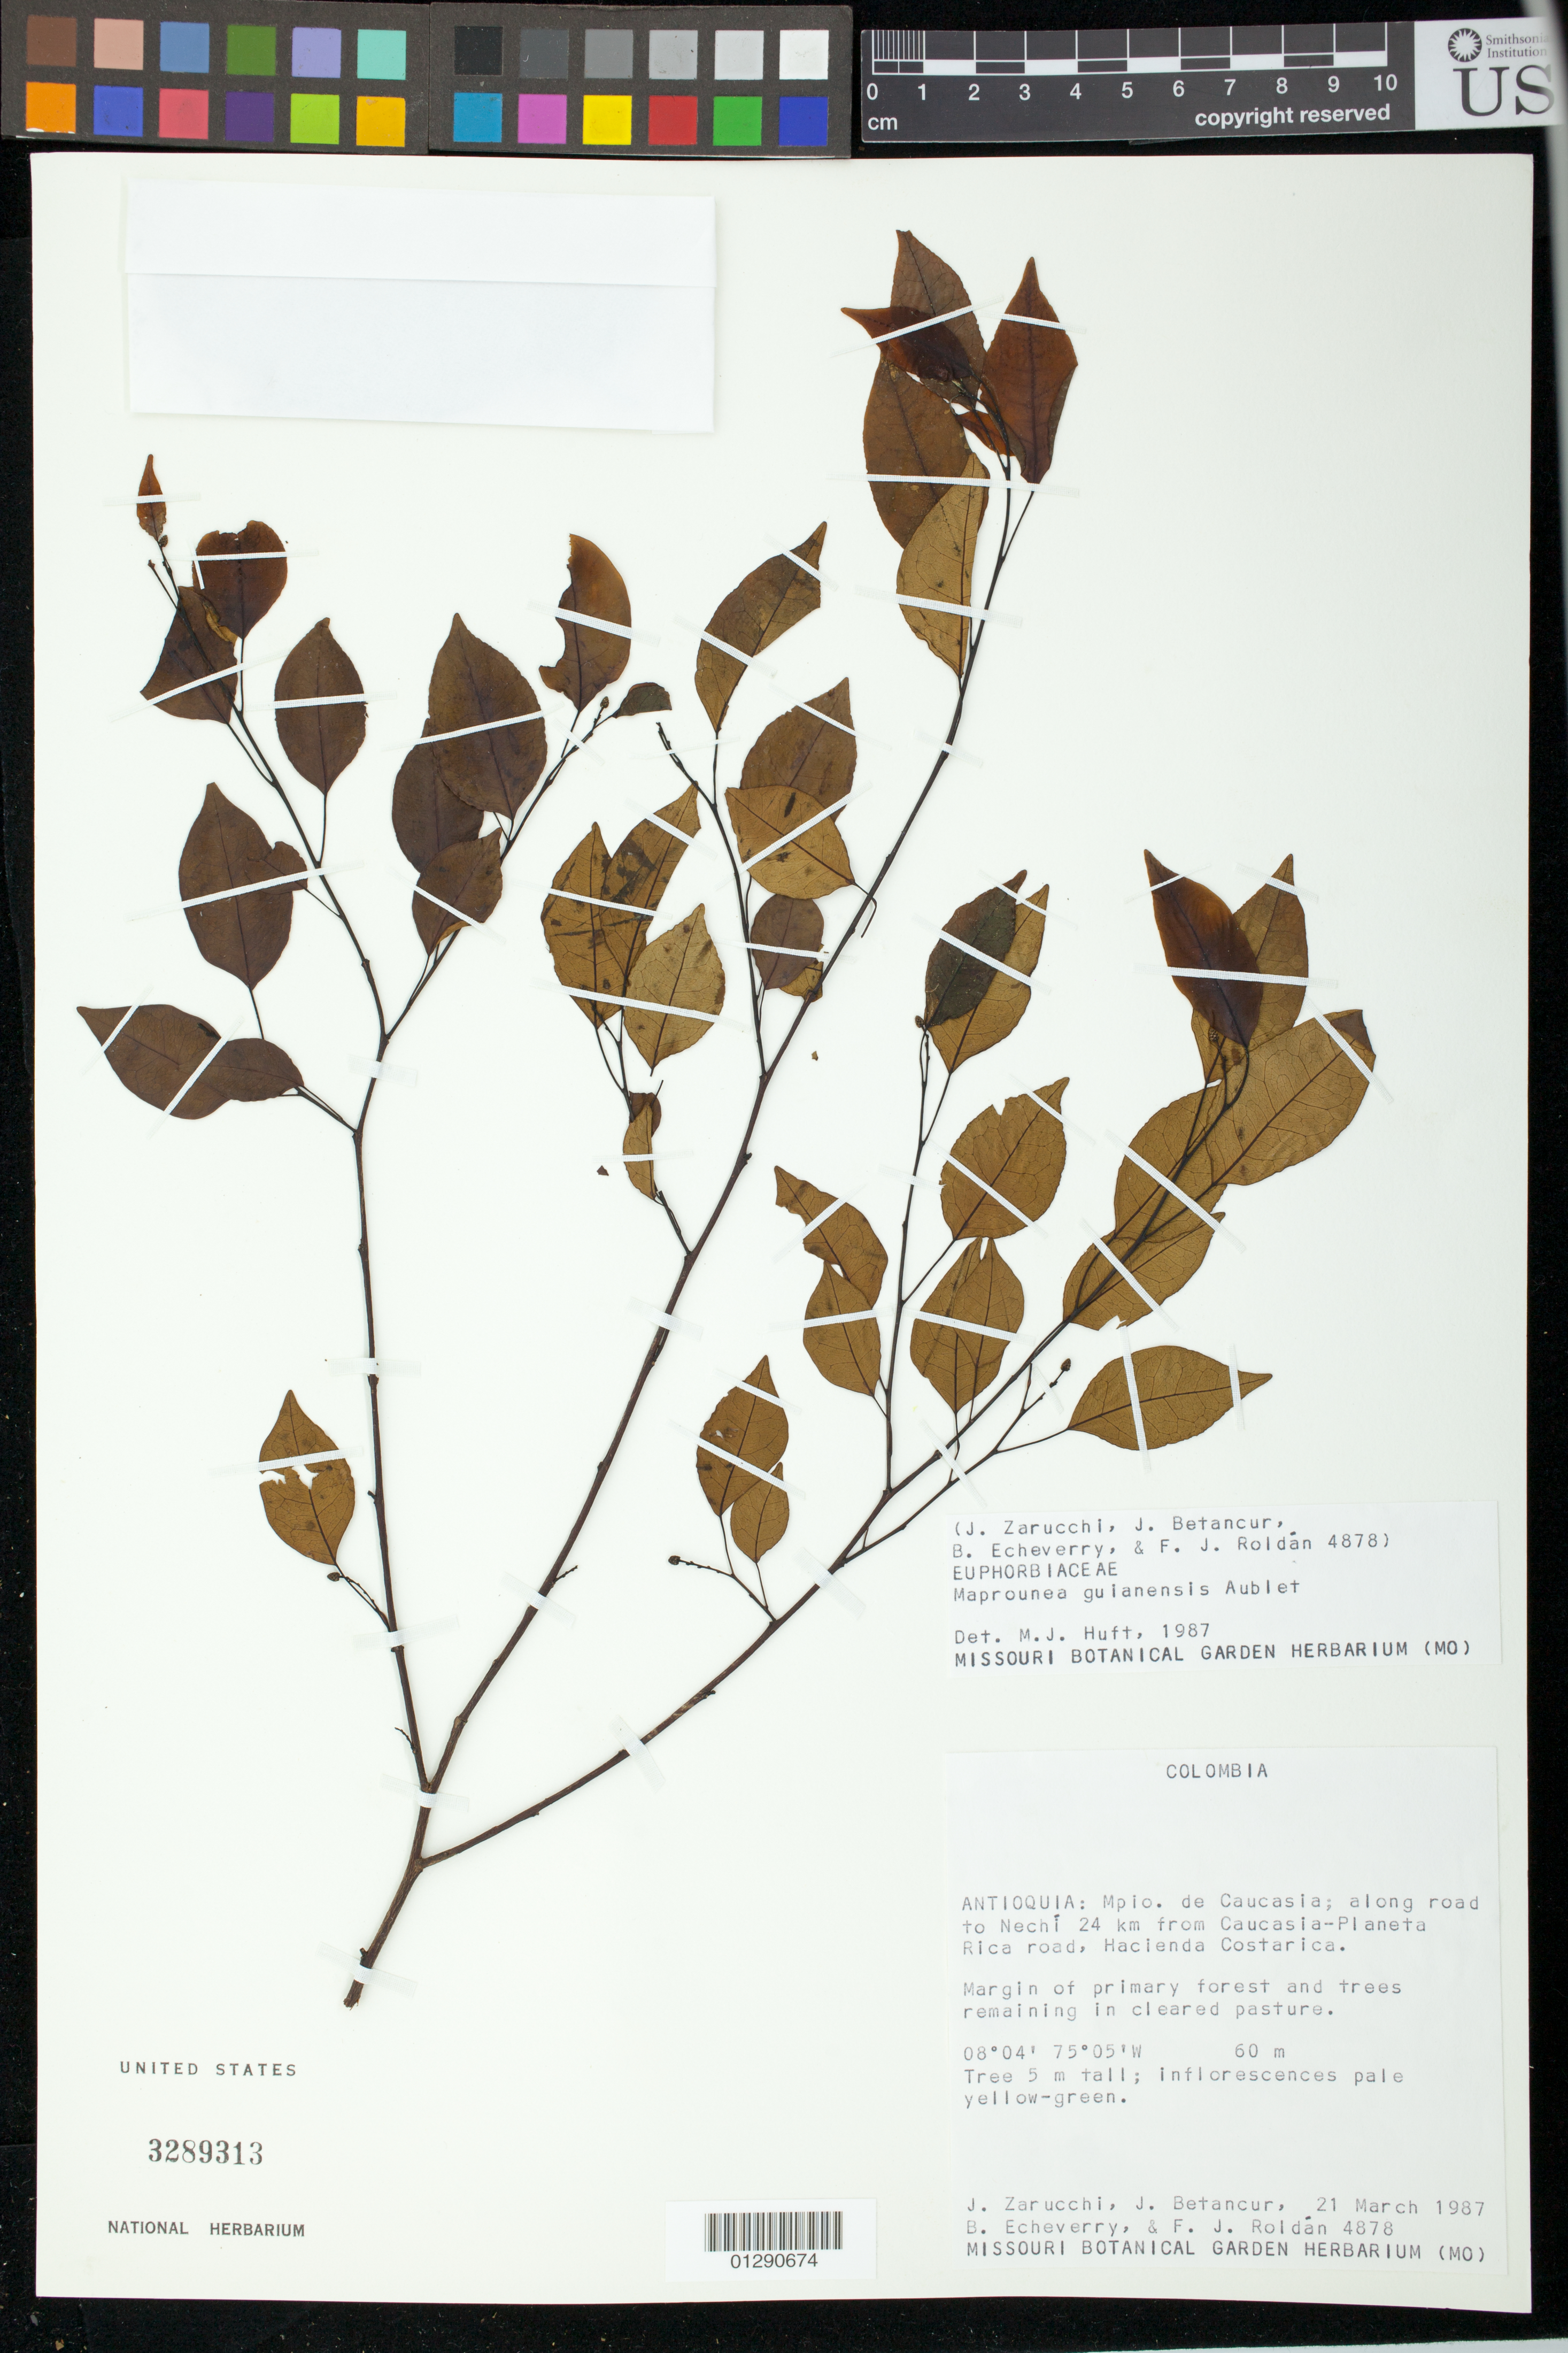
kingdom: Plantae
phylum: Tracheophyta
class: Magnoliopsida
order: Malpighiales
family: Euphorbiaceae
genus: Maprounea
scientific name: Maprounea guianensis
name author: Aubl.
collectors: J. L. Zarucchi, J. Betancur, B. Echeverry & F. J. Roldán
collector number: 4878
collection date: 1987-03-21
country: Colombia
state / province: Antioquia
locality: Mpio. de Caucasia; along road to Nechi 24 km from Caucasia-Planeta Rica road, Hacienda Costarica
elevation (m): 60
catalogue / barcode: US 3289313